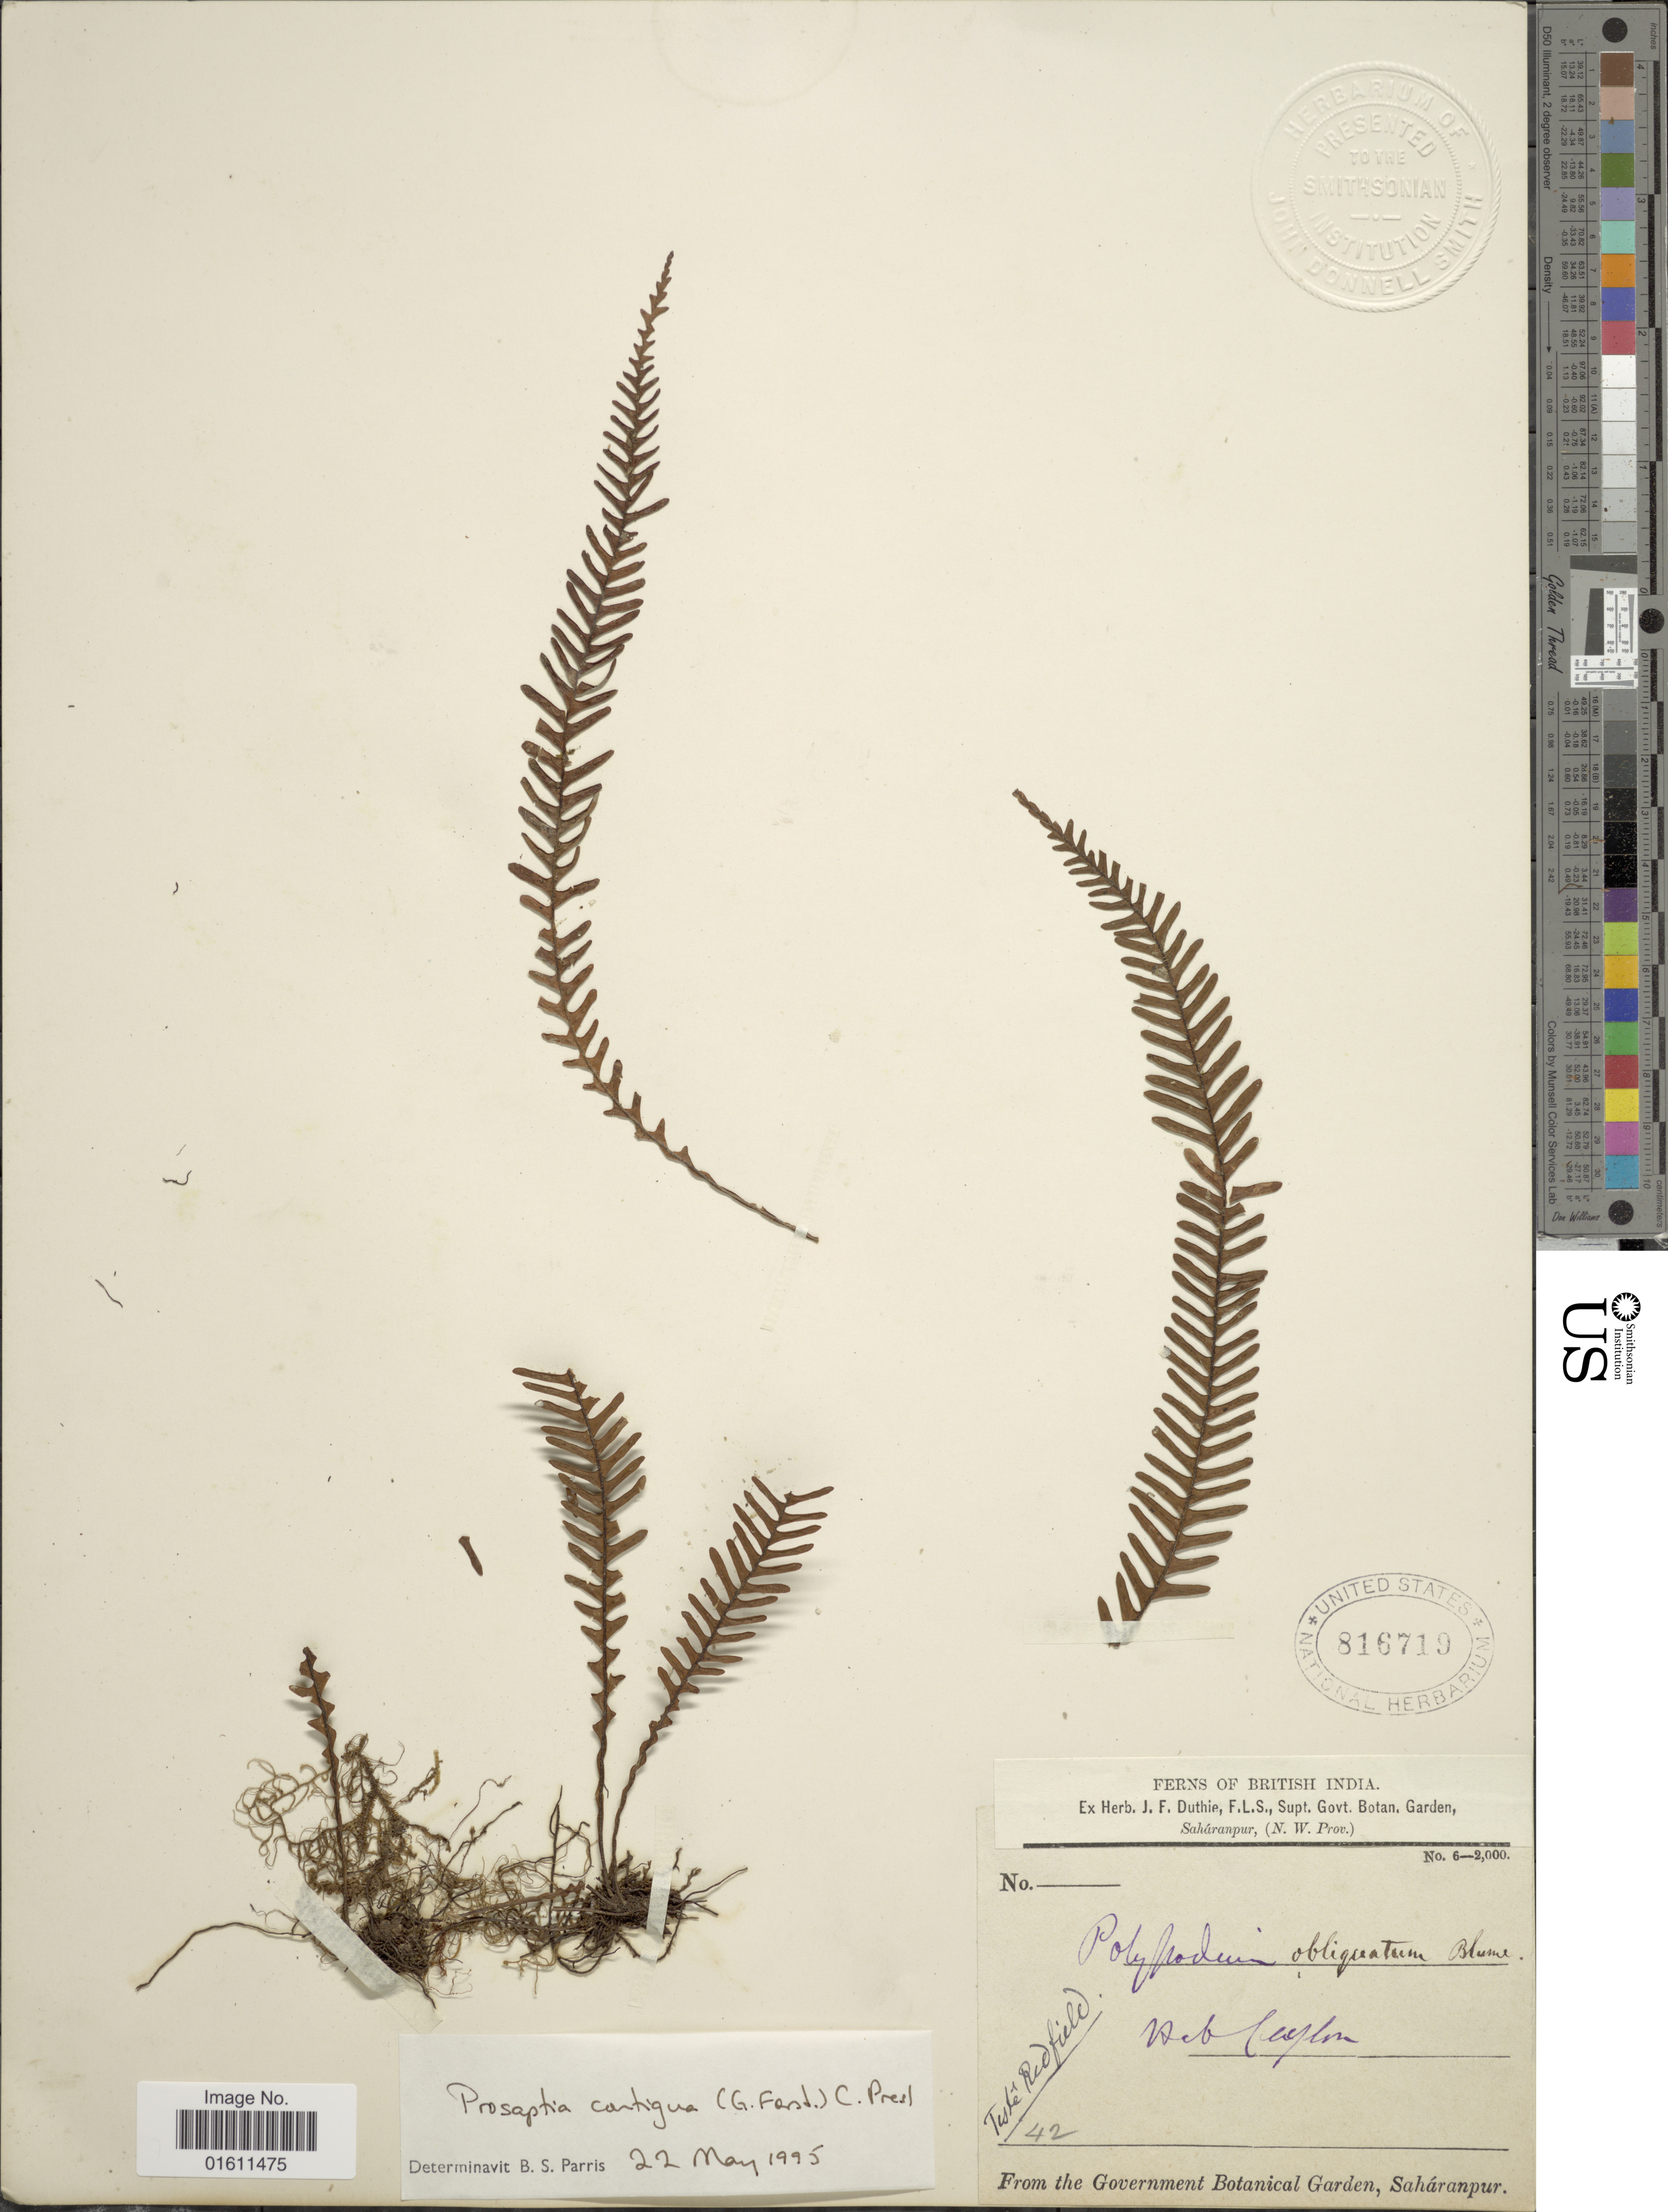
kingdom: Plantae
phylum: Tracheophyta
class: Polypodiopsida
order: Polypodiales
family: Polypodiaceae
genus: Prosaptia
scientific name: Prosaptia contigua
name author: (G. Forst.) Presl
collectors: ex herb. J. F. Duthie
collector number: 42*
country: India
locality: British India, Saharanpur, (N.W. Prov.).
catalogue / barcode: US 816719